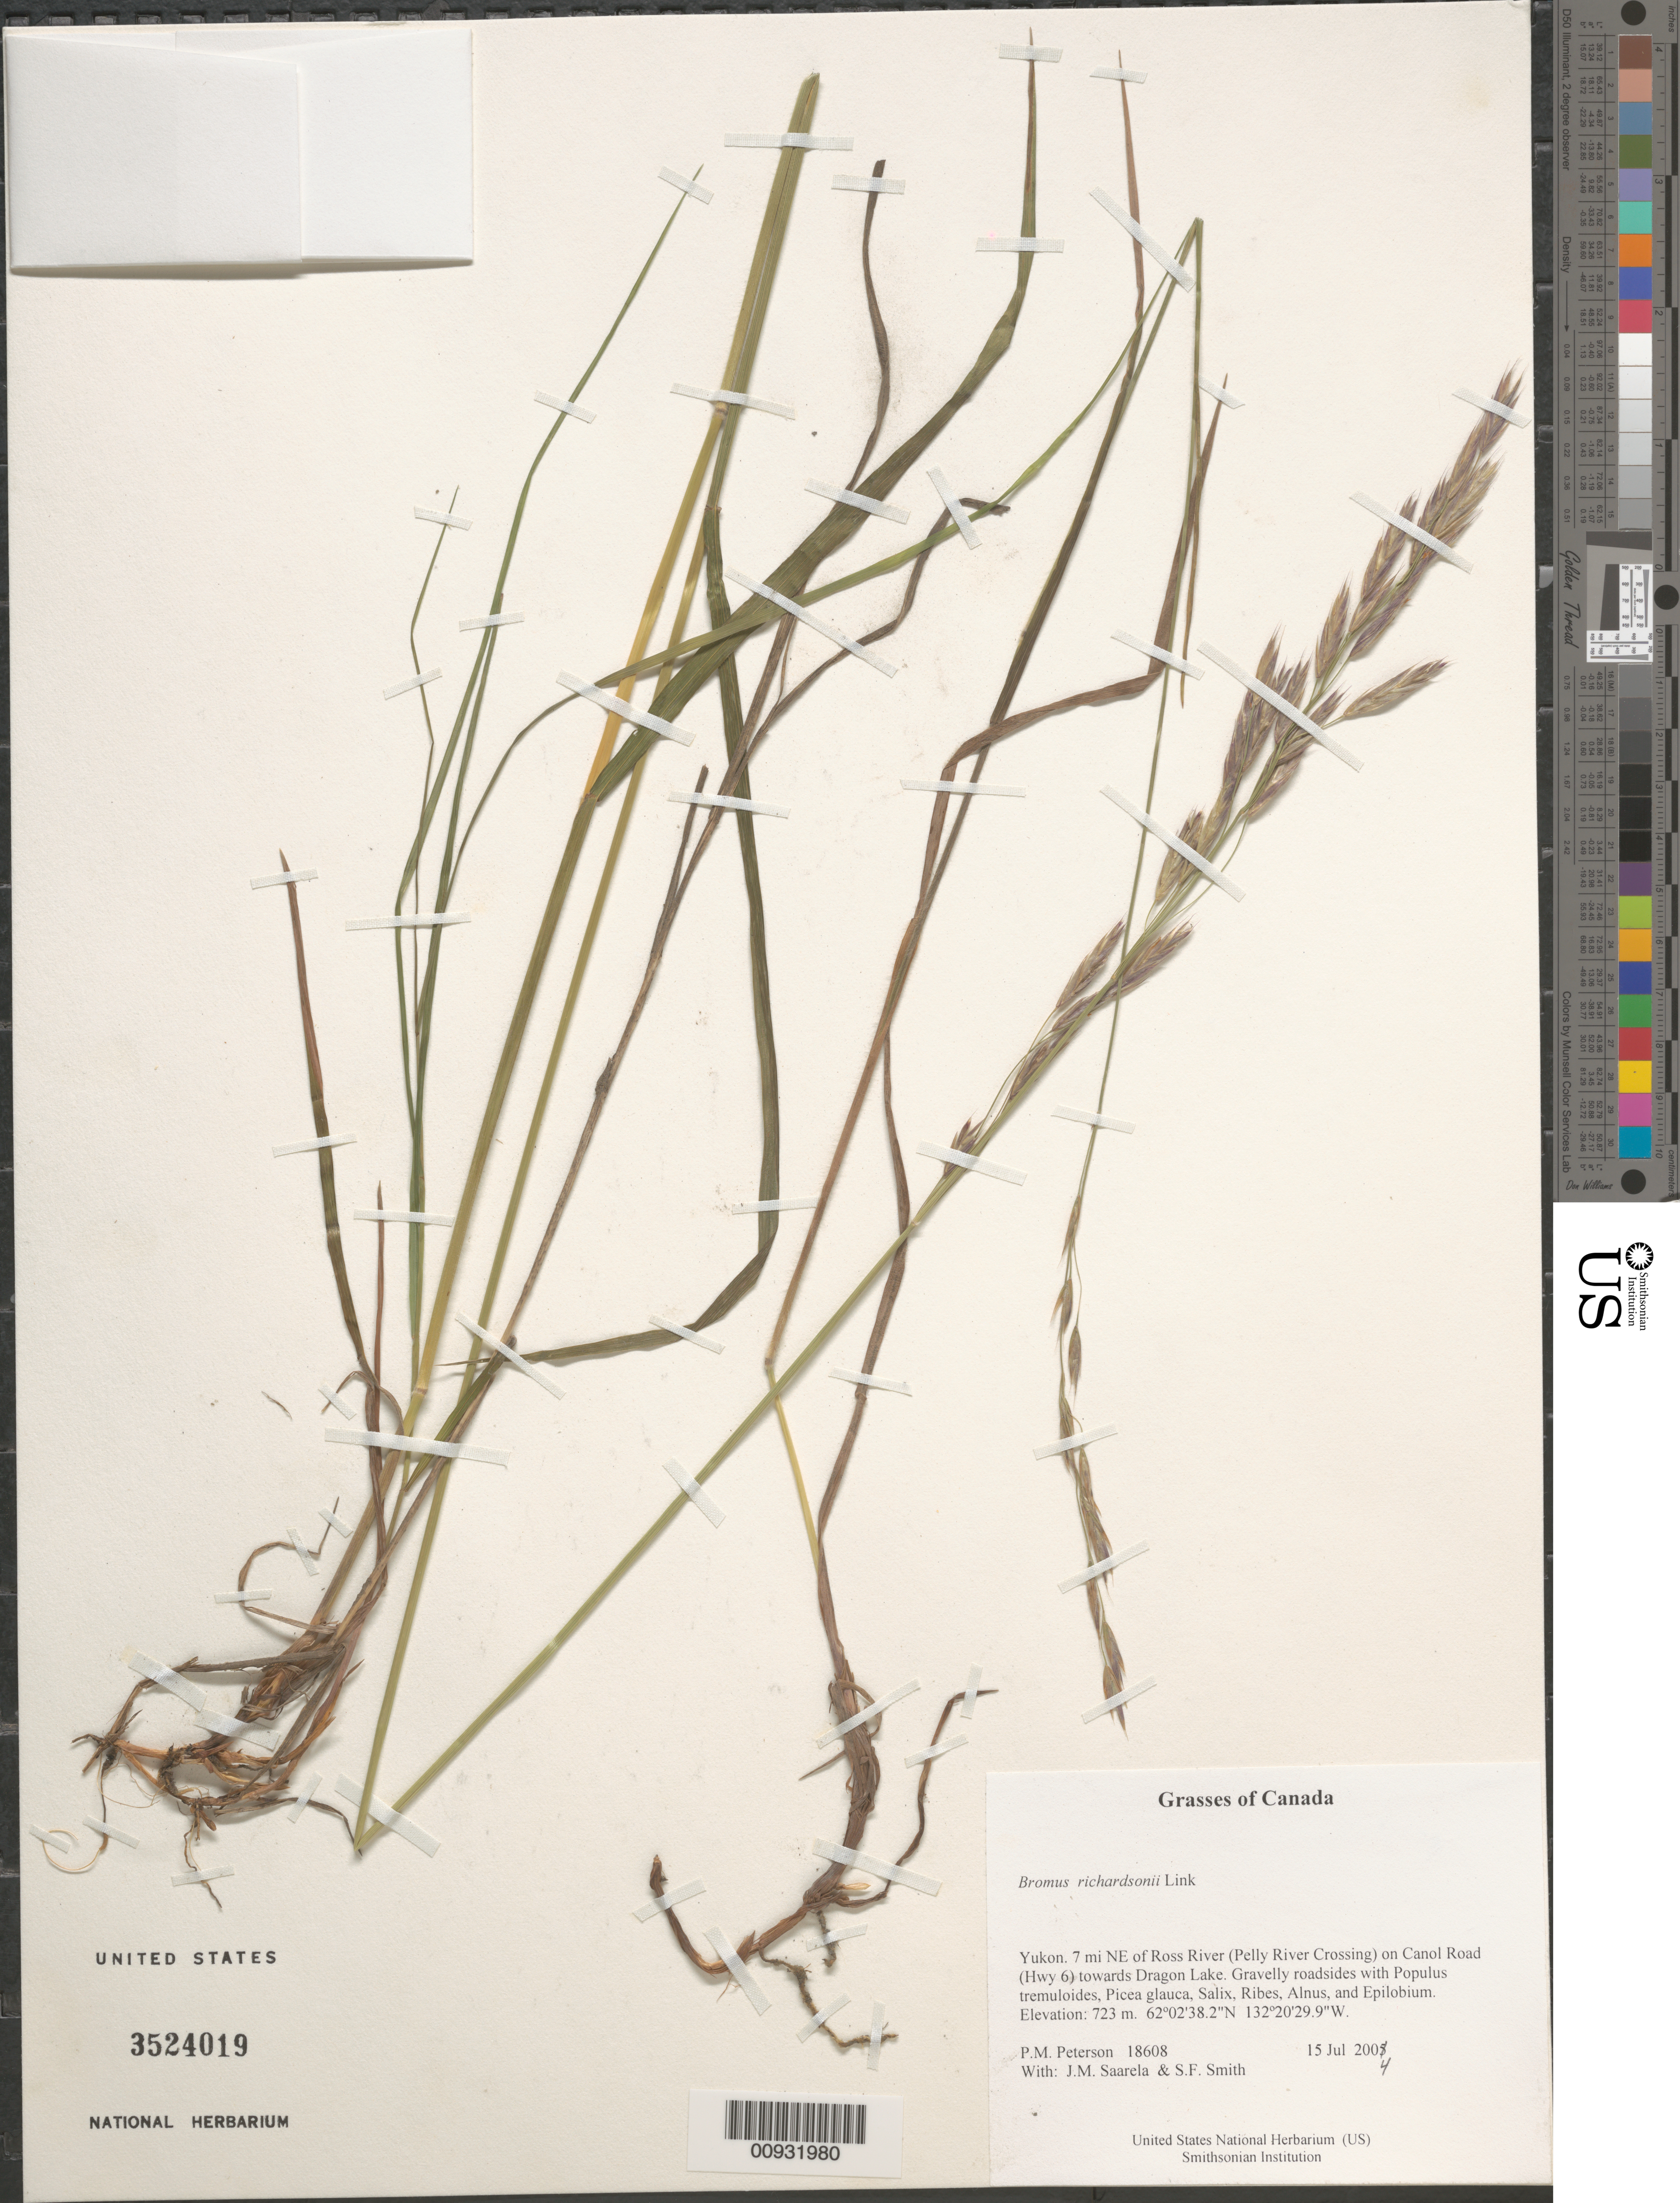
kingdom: Plantae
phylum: Tracheophyta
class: Liliopsida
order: Poales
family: Poaceae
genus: Bromus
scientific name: Bromus richardsonii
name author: Link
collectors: P. M. Peterson, J. Saarela & S.F. Smith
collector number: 18608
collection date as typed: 15 Jul 2004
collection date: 2004-07-15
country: Canada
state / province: Yukon Territory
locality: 7 mi NE of Ross River (Pelly River Crossing) on Canol Road (Hwy 6) towards Dragon Lake. Gravelly roadsides with Populus tremuloides, Picea glauca, Salix, Ribes, Alnus, and Epilobium.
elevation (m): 723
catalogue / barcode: US 3524019